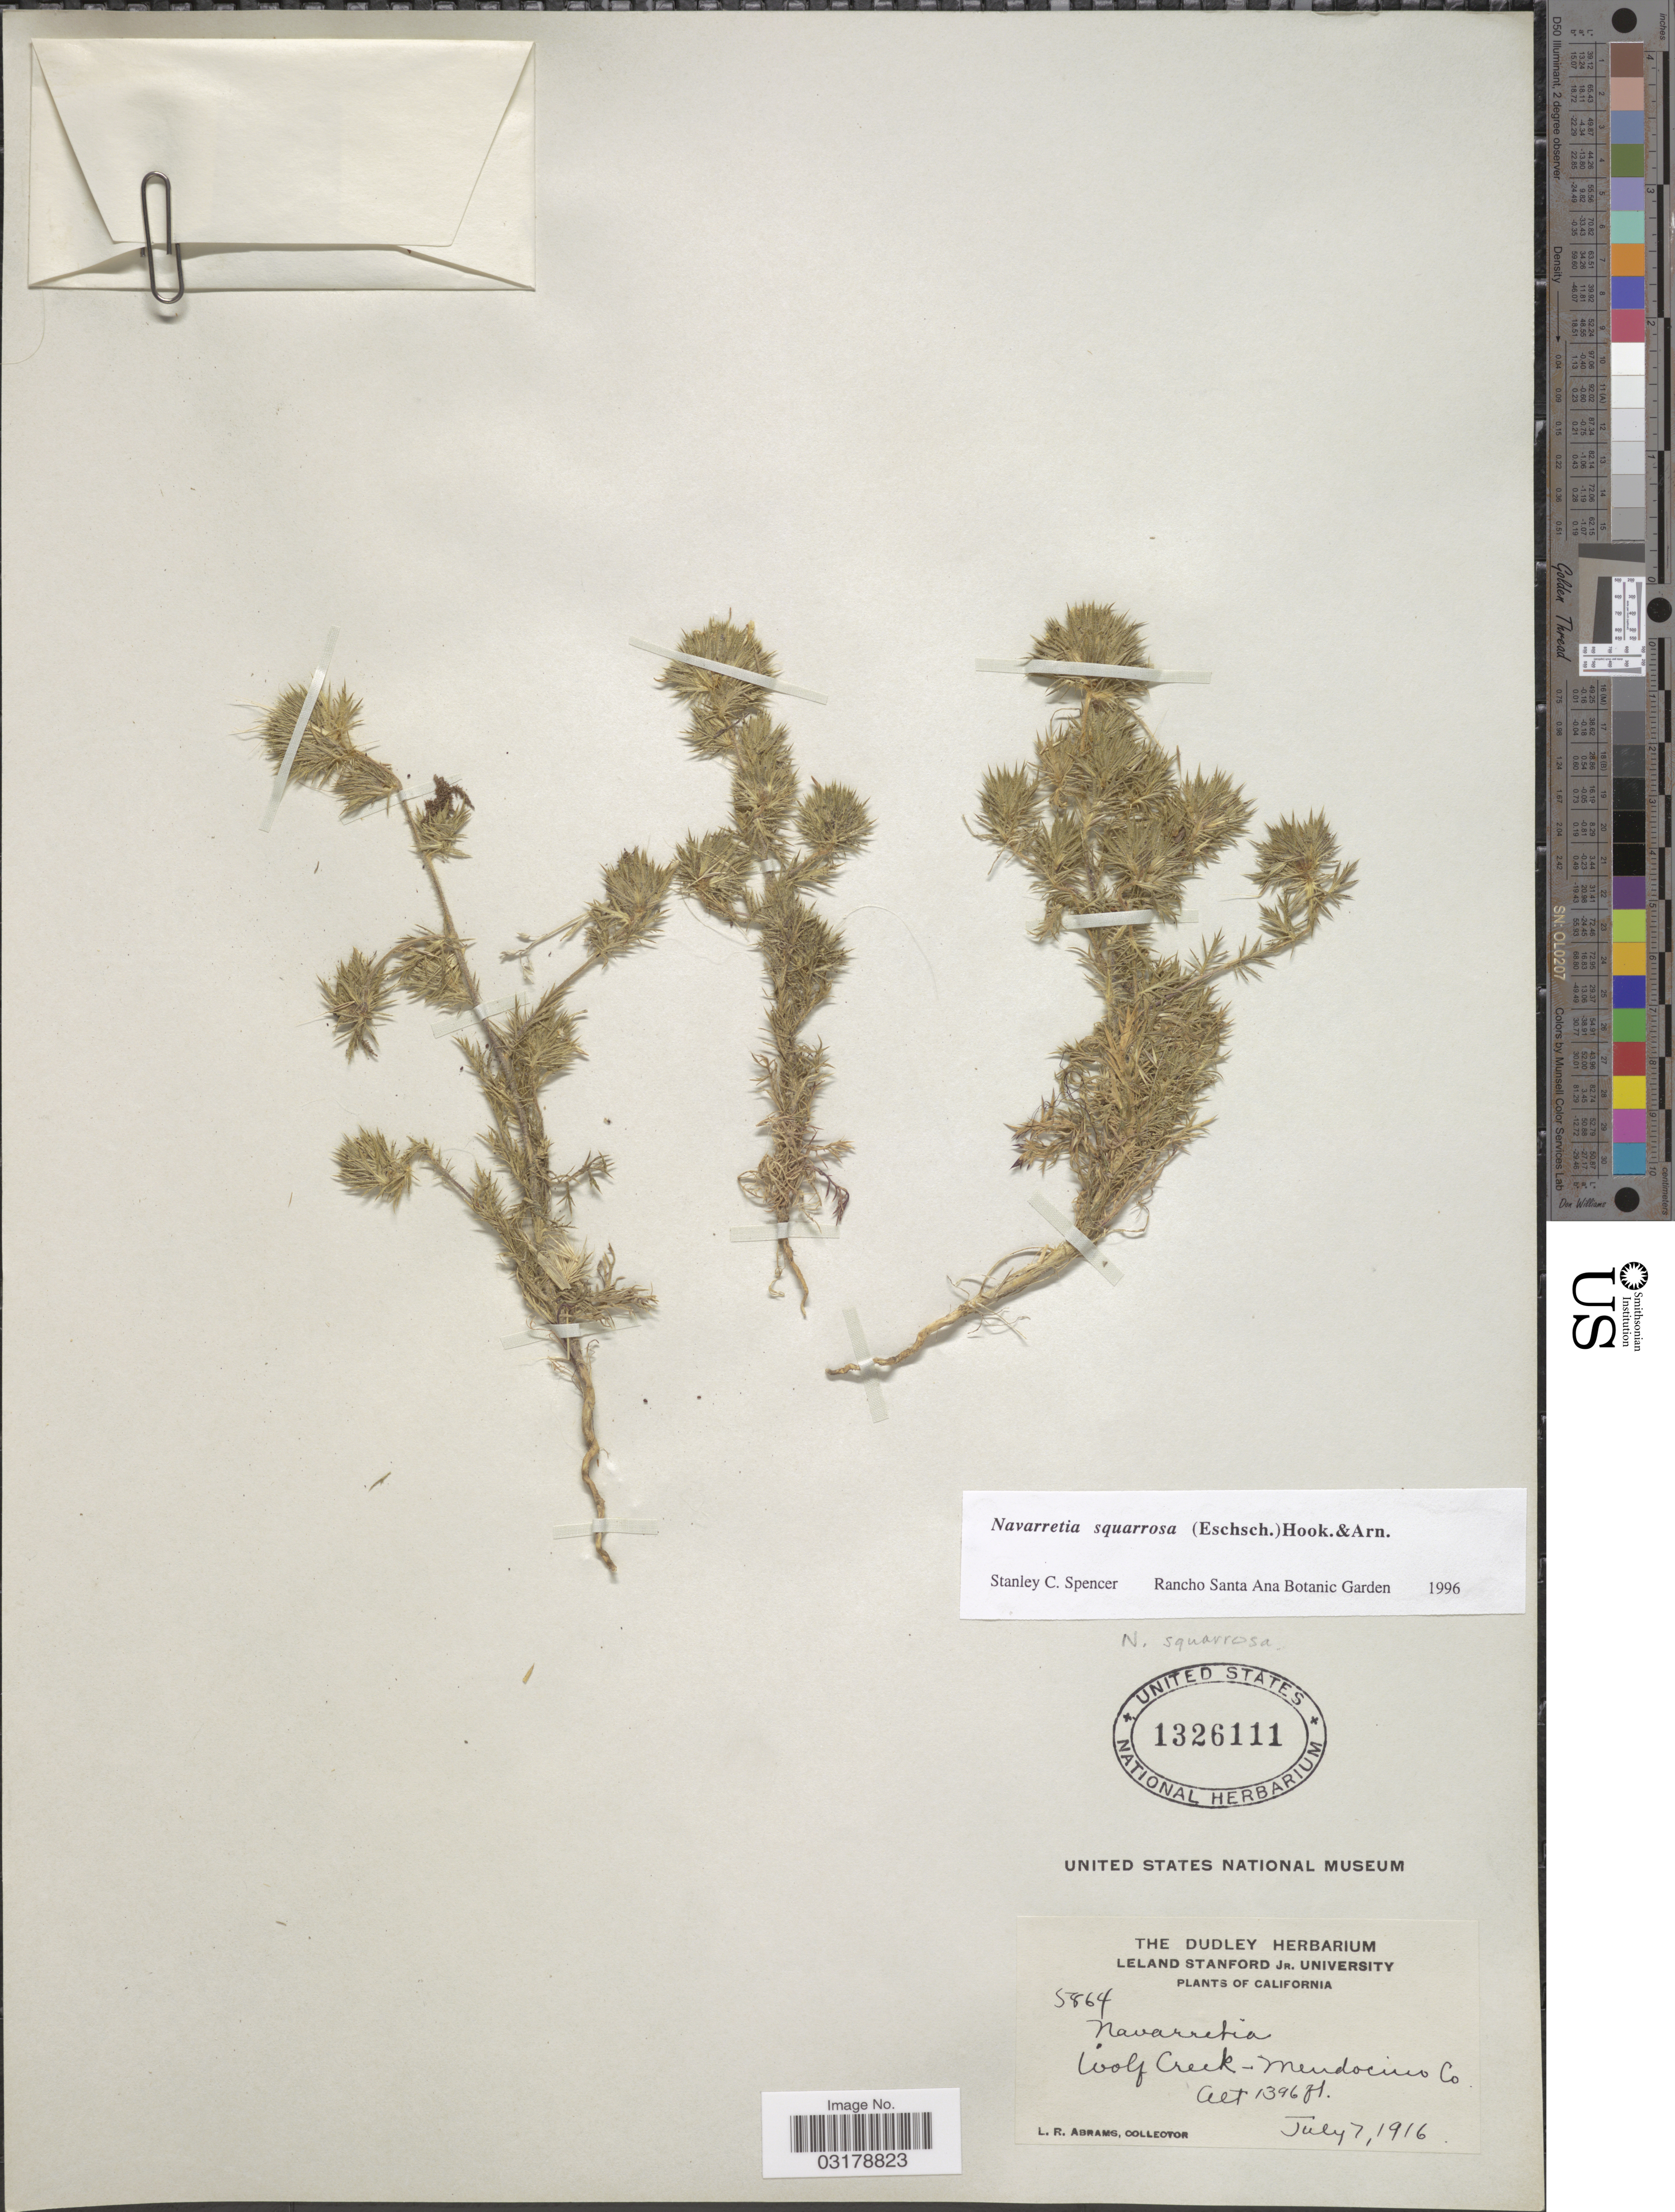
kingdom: Plantae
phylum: Tracheophyta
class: Magnoliopsida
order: Ericales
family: Polemoniaceae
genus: Navarretia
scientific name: Navarretia squarrosa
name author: (Eschsch.) Hook. & Arn.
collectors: L. Abrams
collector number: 5864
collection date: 1916-07-07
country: United States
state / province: California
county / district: Mendocino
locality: Wolf Creek- Mendocino Co.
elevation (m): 426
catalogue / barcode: US 1326111